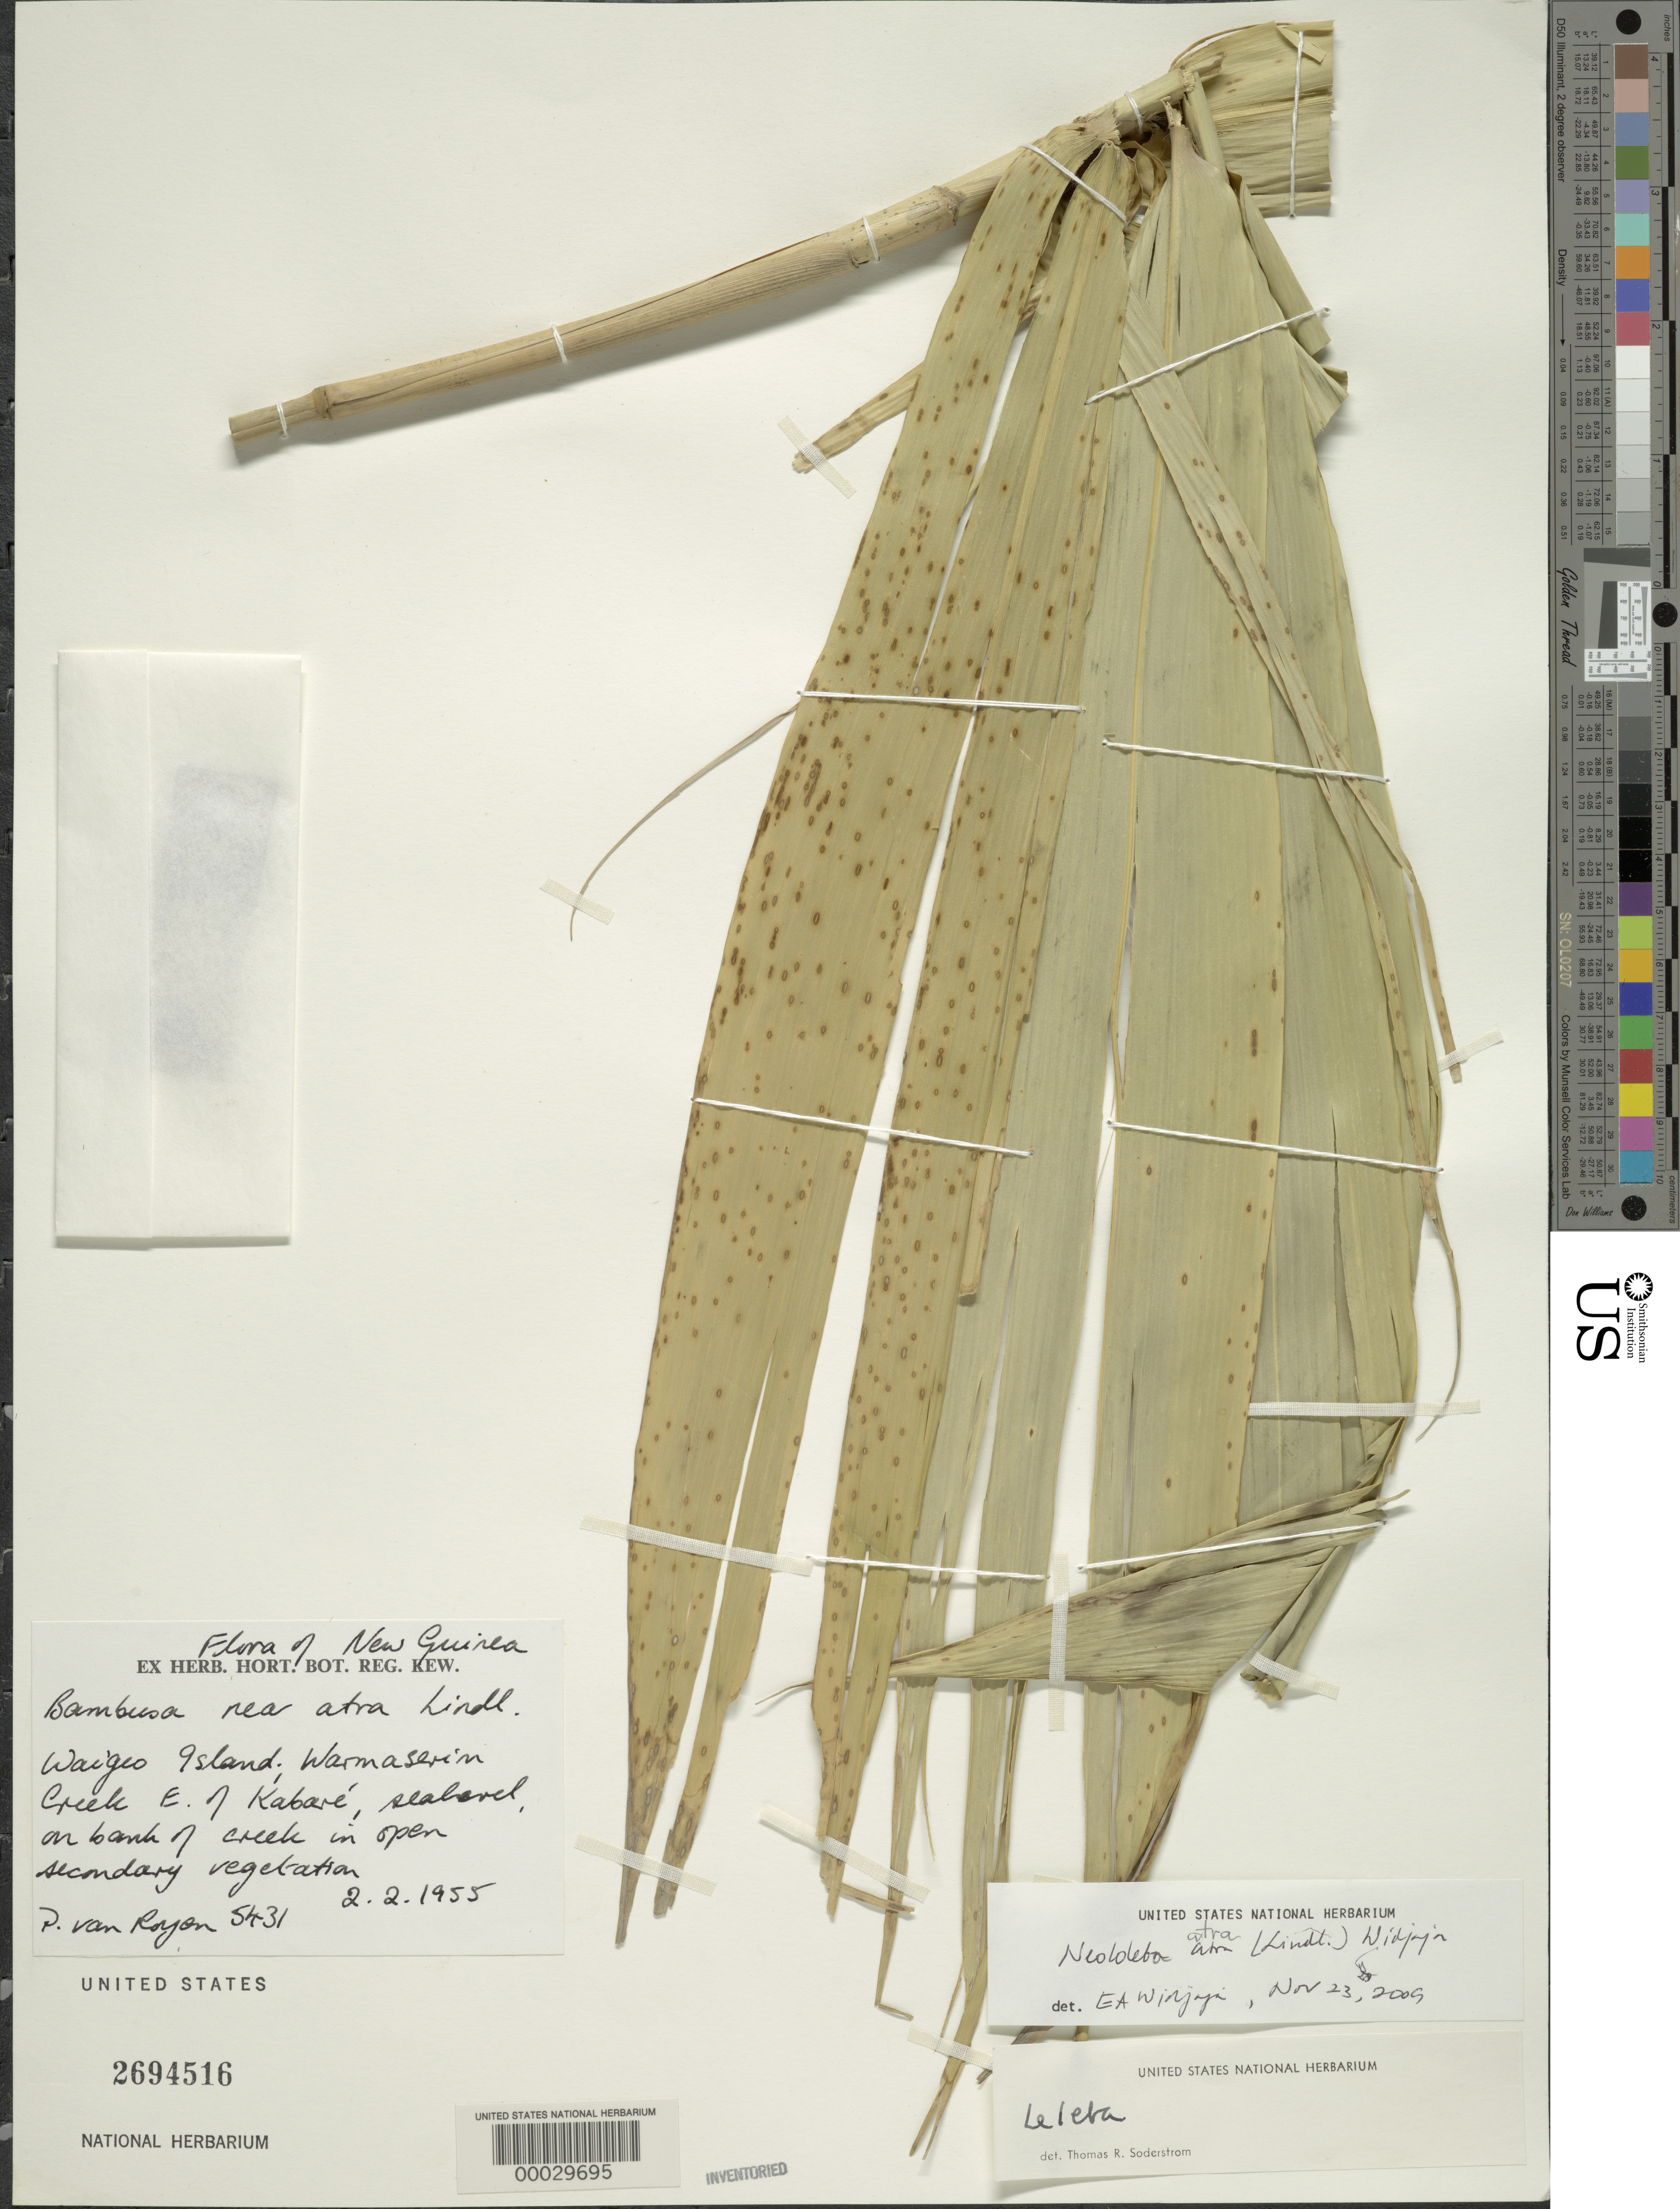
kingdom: Plantae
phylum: Tracheophyta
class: Liliopsida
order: Poales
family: Poaceae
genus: Neololeba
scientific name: Neololeba atra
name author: (Lindl.) Widjaja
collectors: P. van Royen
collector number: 5431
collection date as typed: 02 Feb 1955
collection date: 1955-02-02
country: Indonesia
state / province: Papua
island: Waigiu I.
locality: Kabare. Irian Jaya.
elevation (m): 20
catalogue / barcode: US 2694516